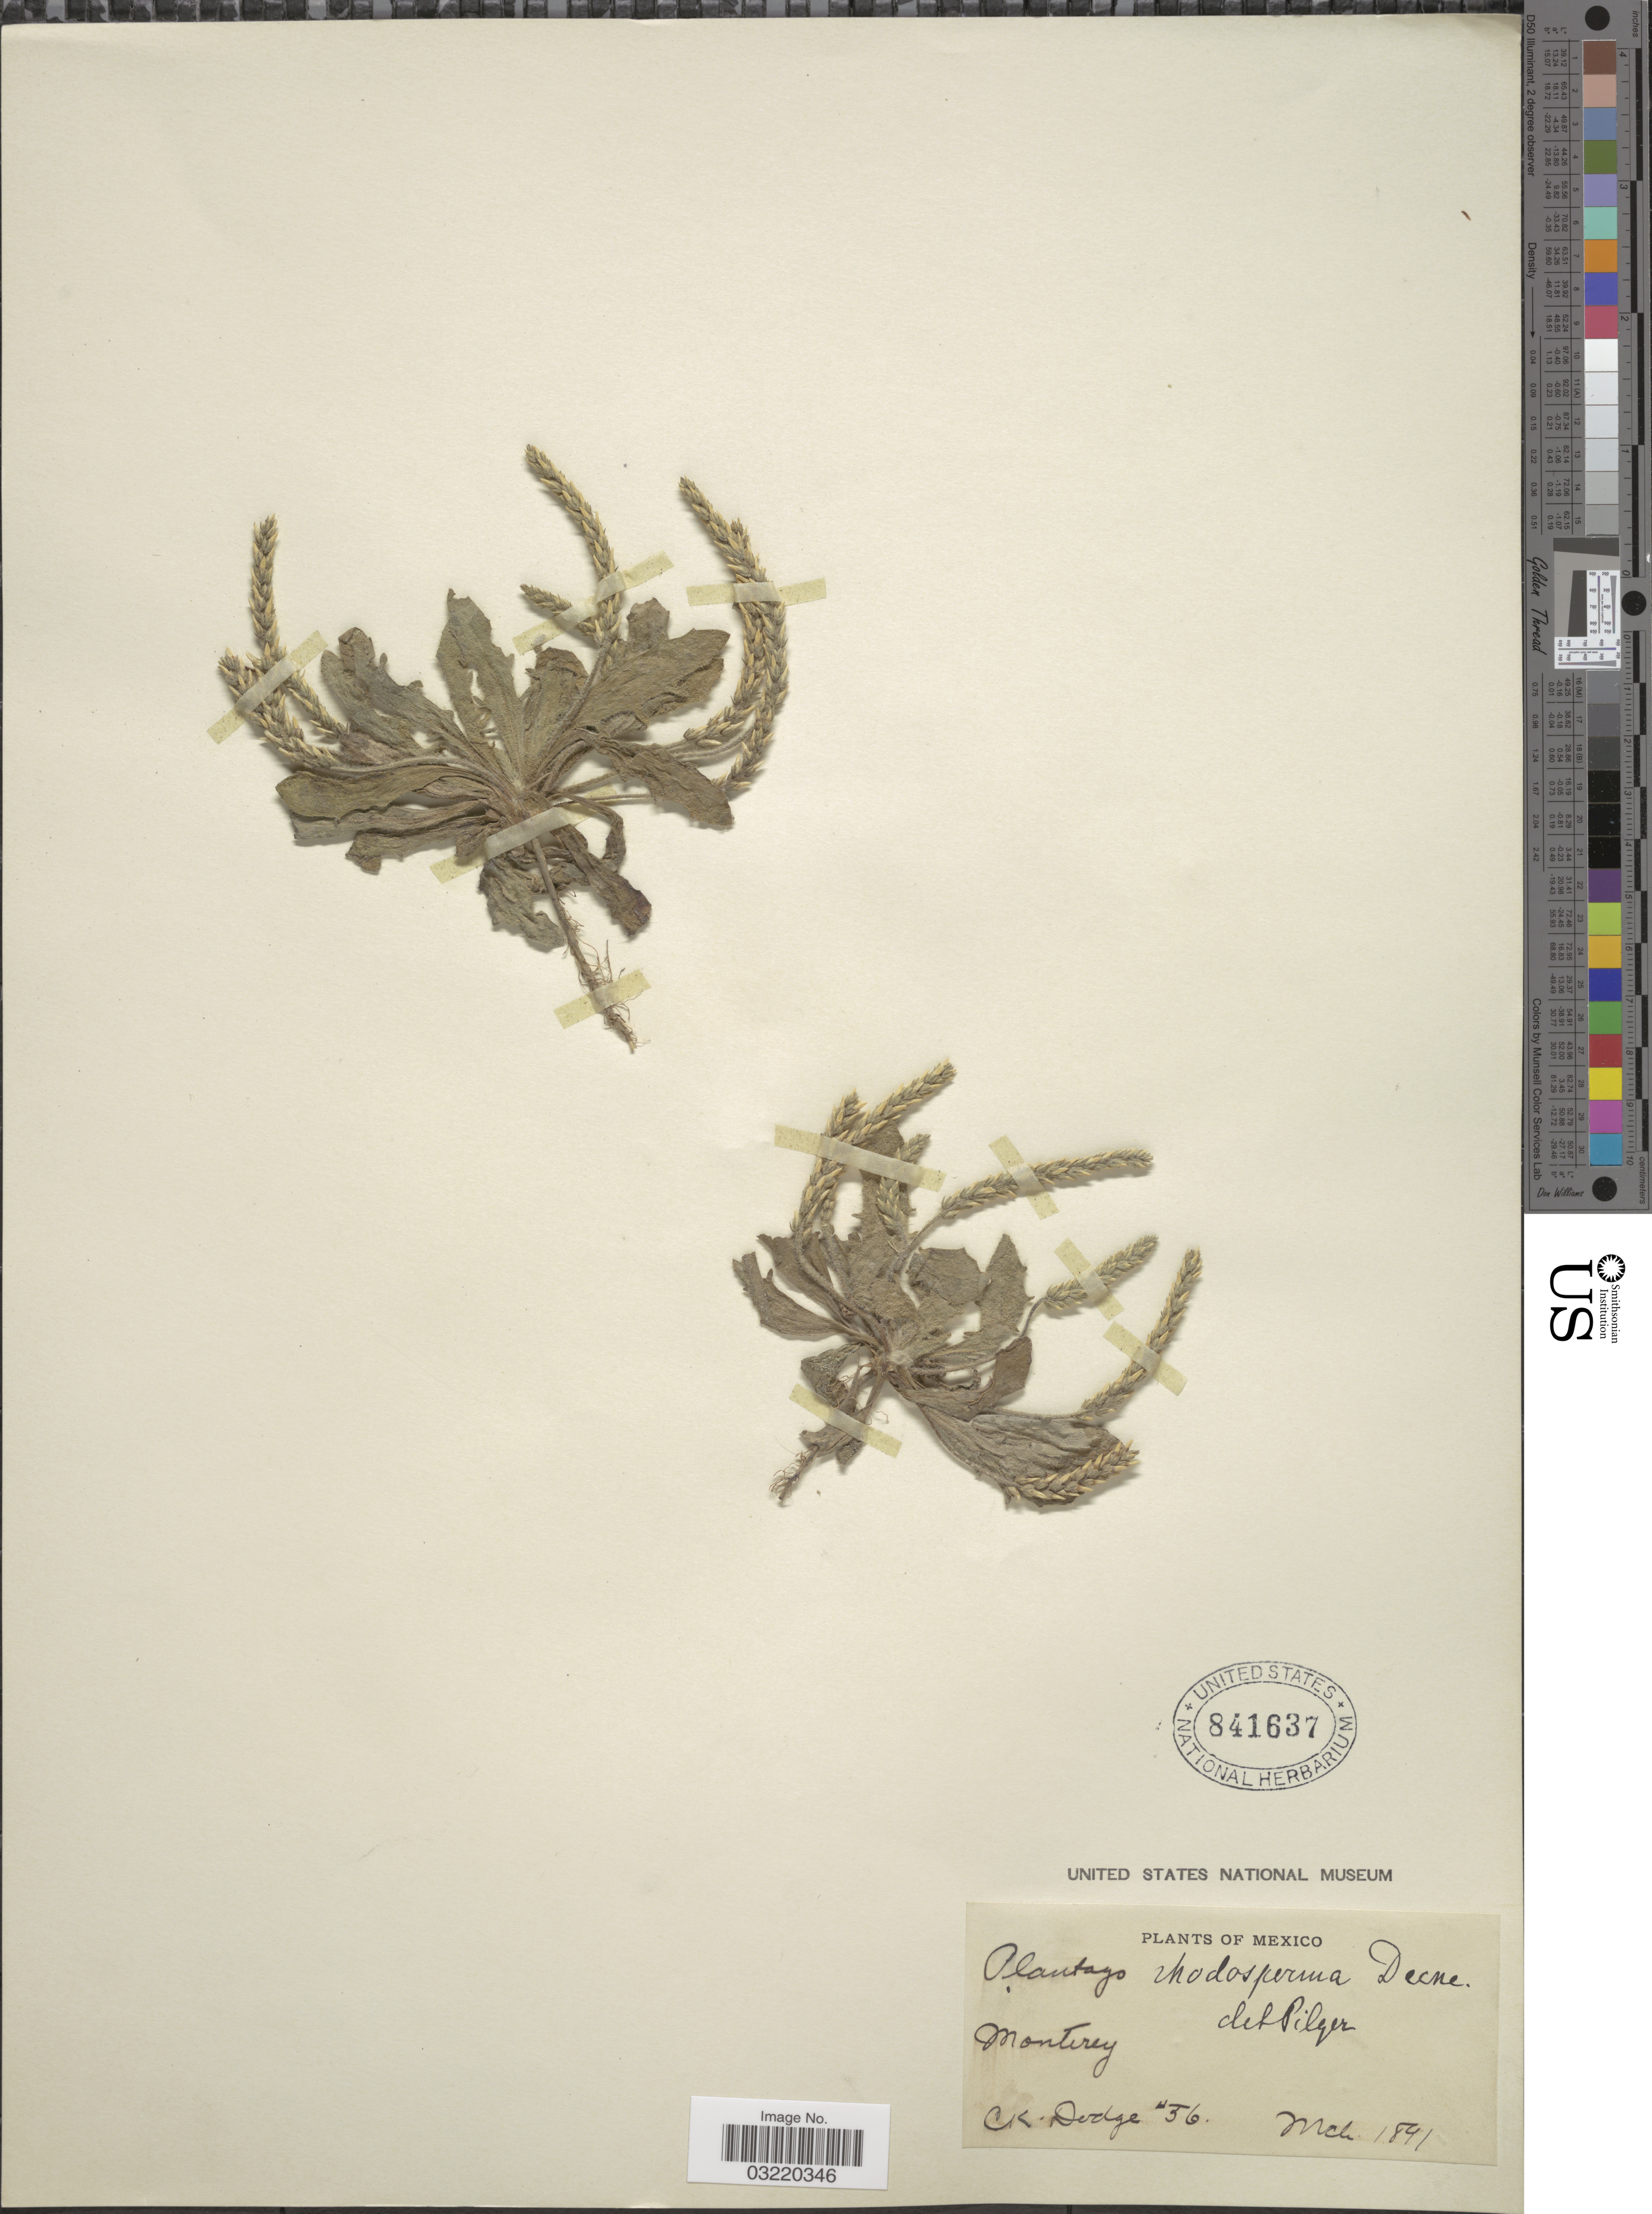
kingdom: Plantae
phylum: Tracheophyta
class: Magnoliopsida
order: Lamiales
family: Plantaginaceae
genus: Plantago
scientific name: Plantago rhodosperma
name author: Decne.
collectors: C. Dodge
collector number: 56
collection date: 1891-03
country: Mexico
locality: Monterey.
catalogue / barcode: US 841637